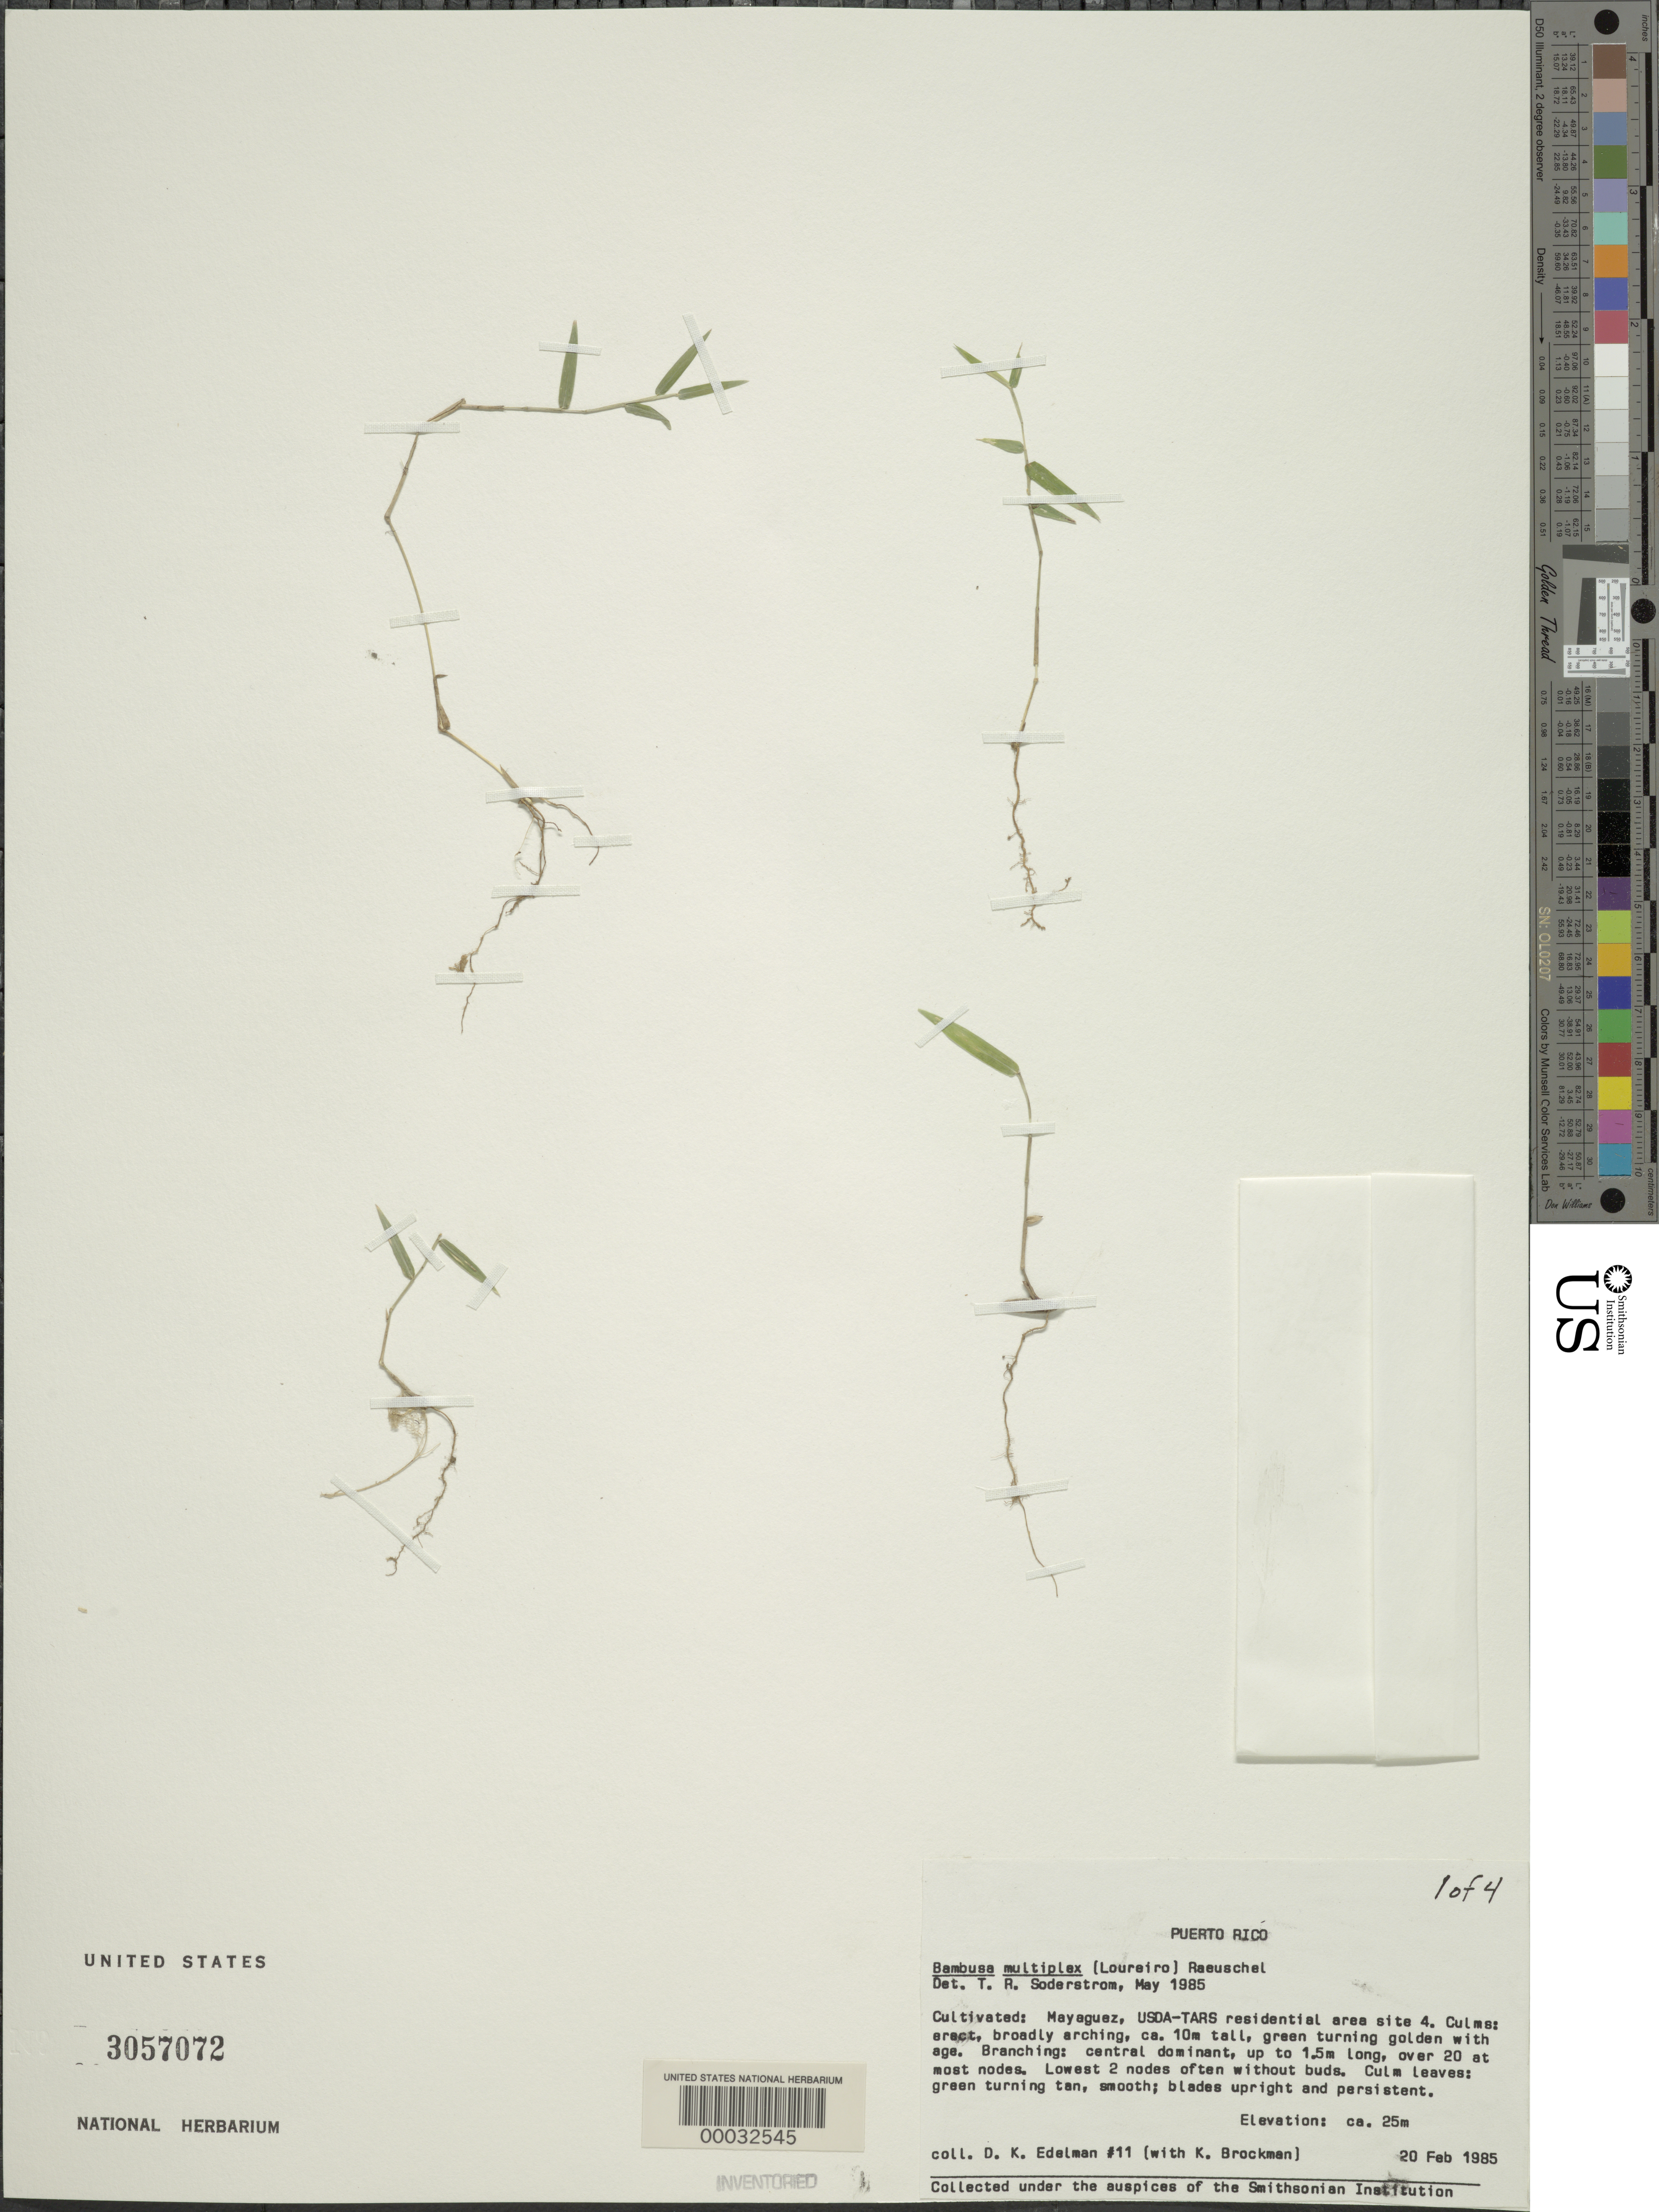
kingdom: Plantae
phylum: Tracheophyta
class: Liliopsida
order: Poales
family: Poaceae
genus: Bambusa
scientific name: Bambusa multiplex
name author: (Lour.) Raeusch. ex Schult. & Schult. f.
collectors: D. Edelman & K. Brockman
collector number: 11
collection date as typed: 20 Feb 1985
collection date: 1985-02-20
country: Puerto Rico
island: Greater Antilles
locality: Mayaguez, usda-tars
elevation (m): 25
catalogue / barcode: US 3057072